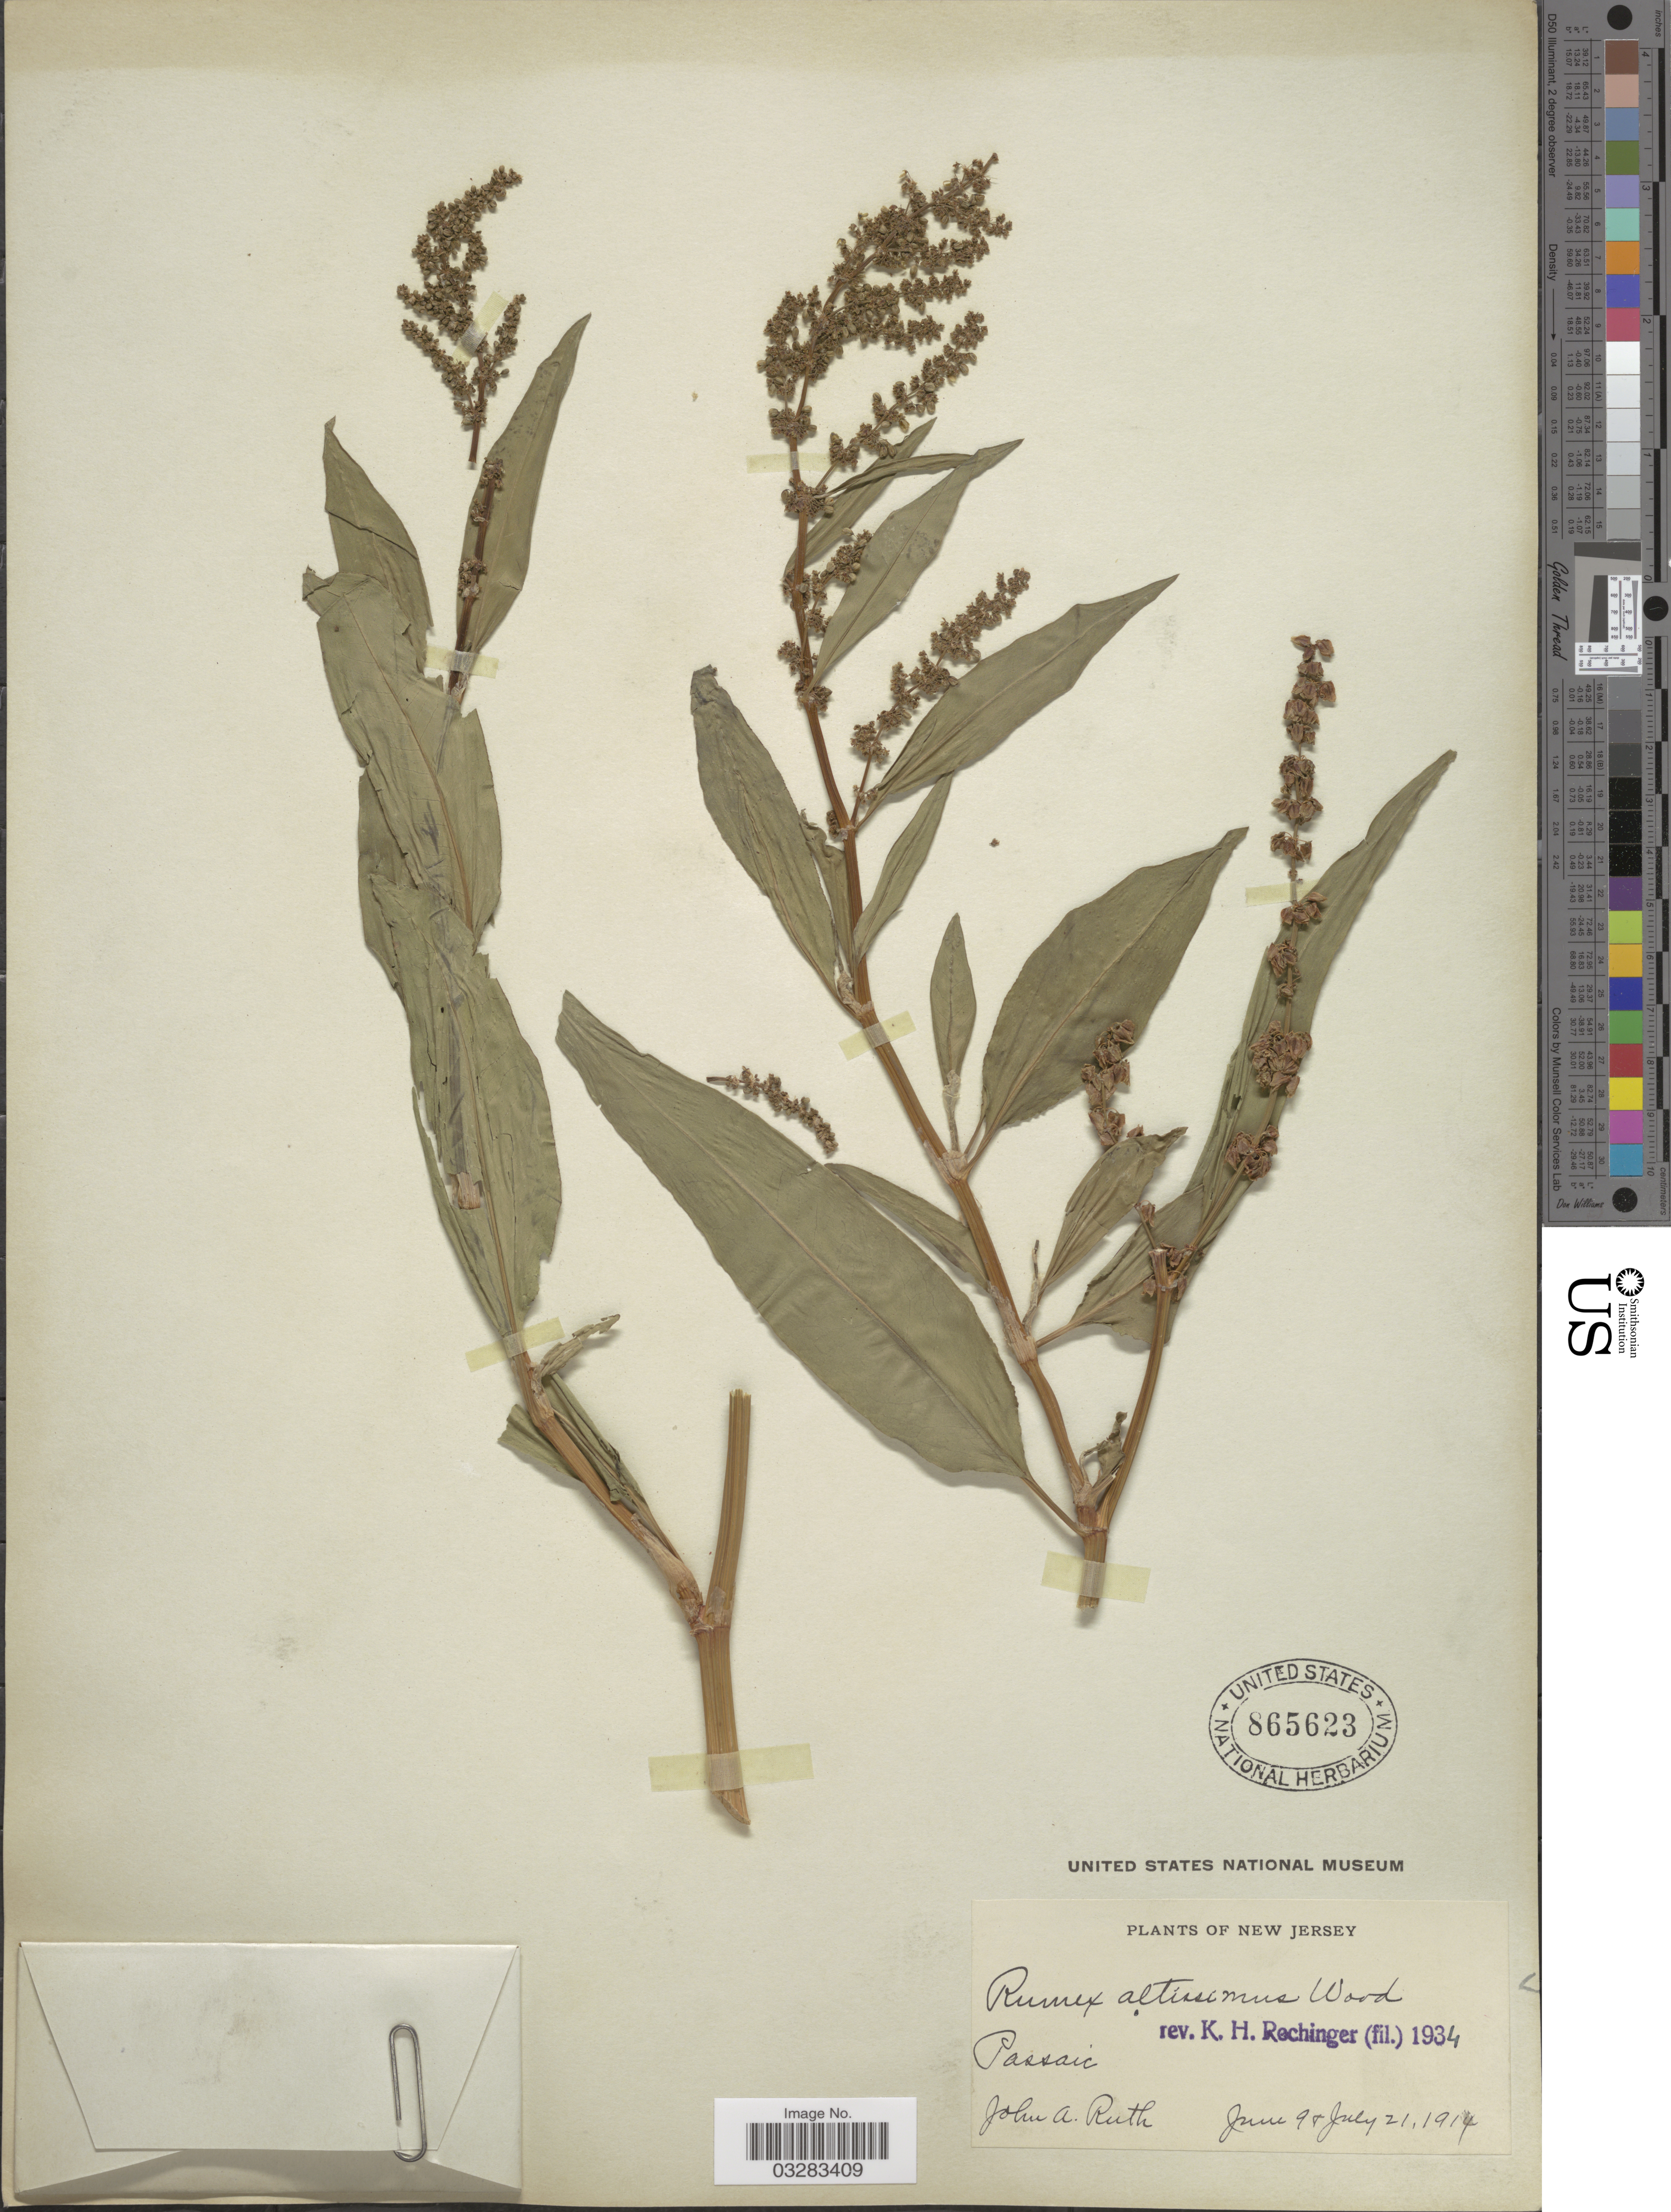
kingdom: Plantae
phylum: Tracheophyta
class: Magnoliopsida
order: Caryophyllales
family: Polygonaceae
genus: Rumex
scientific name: Rumex altissimus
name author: Alph. Wood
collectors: J. Ruth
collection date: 1914-06-09/1914-07-21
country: United States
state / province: New Jersey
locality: Passaic.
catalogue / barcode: US 865623